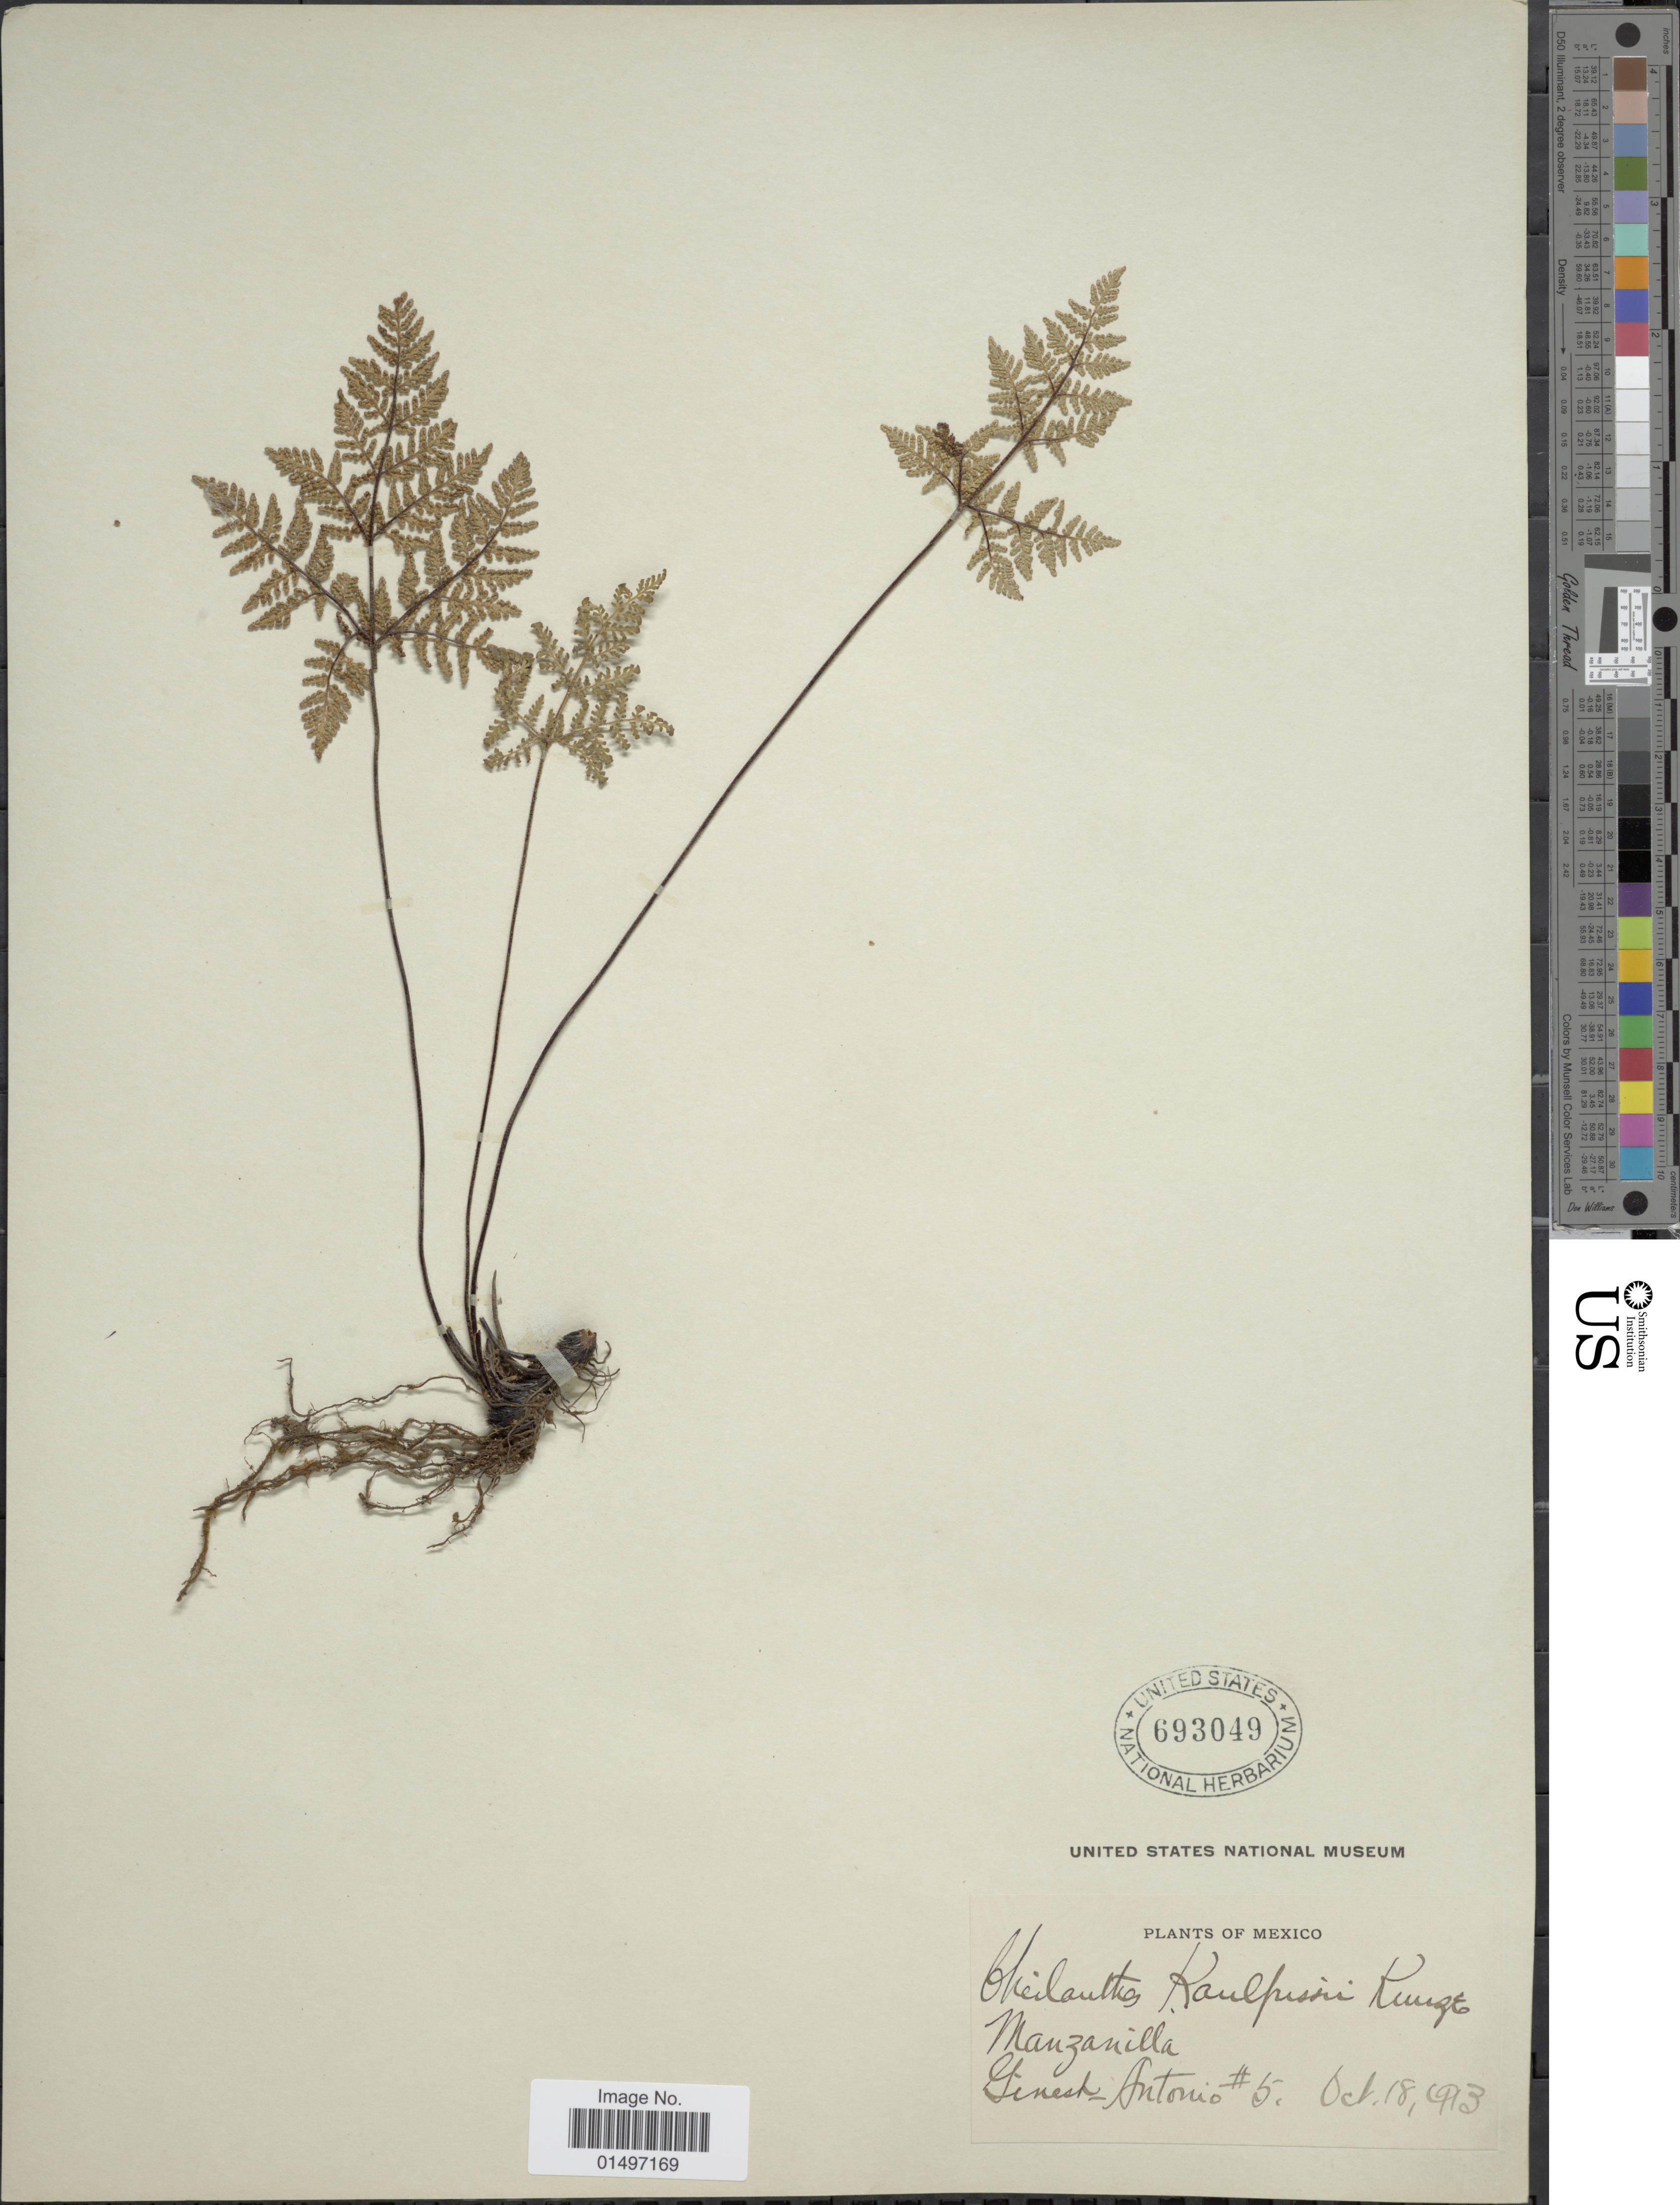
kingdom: Plantae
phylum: Tracheophyta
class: Polypodiopsida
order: Polypodiales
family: Pteridaceae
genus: Gaga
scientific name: Gaga kaulfussii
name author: (Kunze) Fay W. Li & Windham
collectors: Ginesh-Antonio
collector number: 5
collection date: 1913-10-18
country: Mexico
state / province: México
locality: Mexico, Manzanilla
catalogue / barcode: US 693049